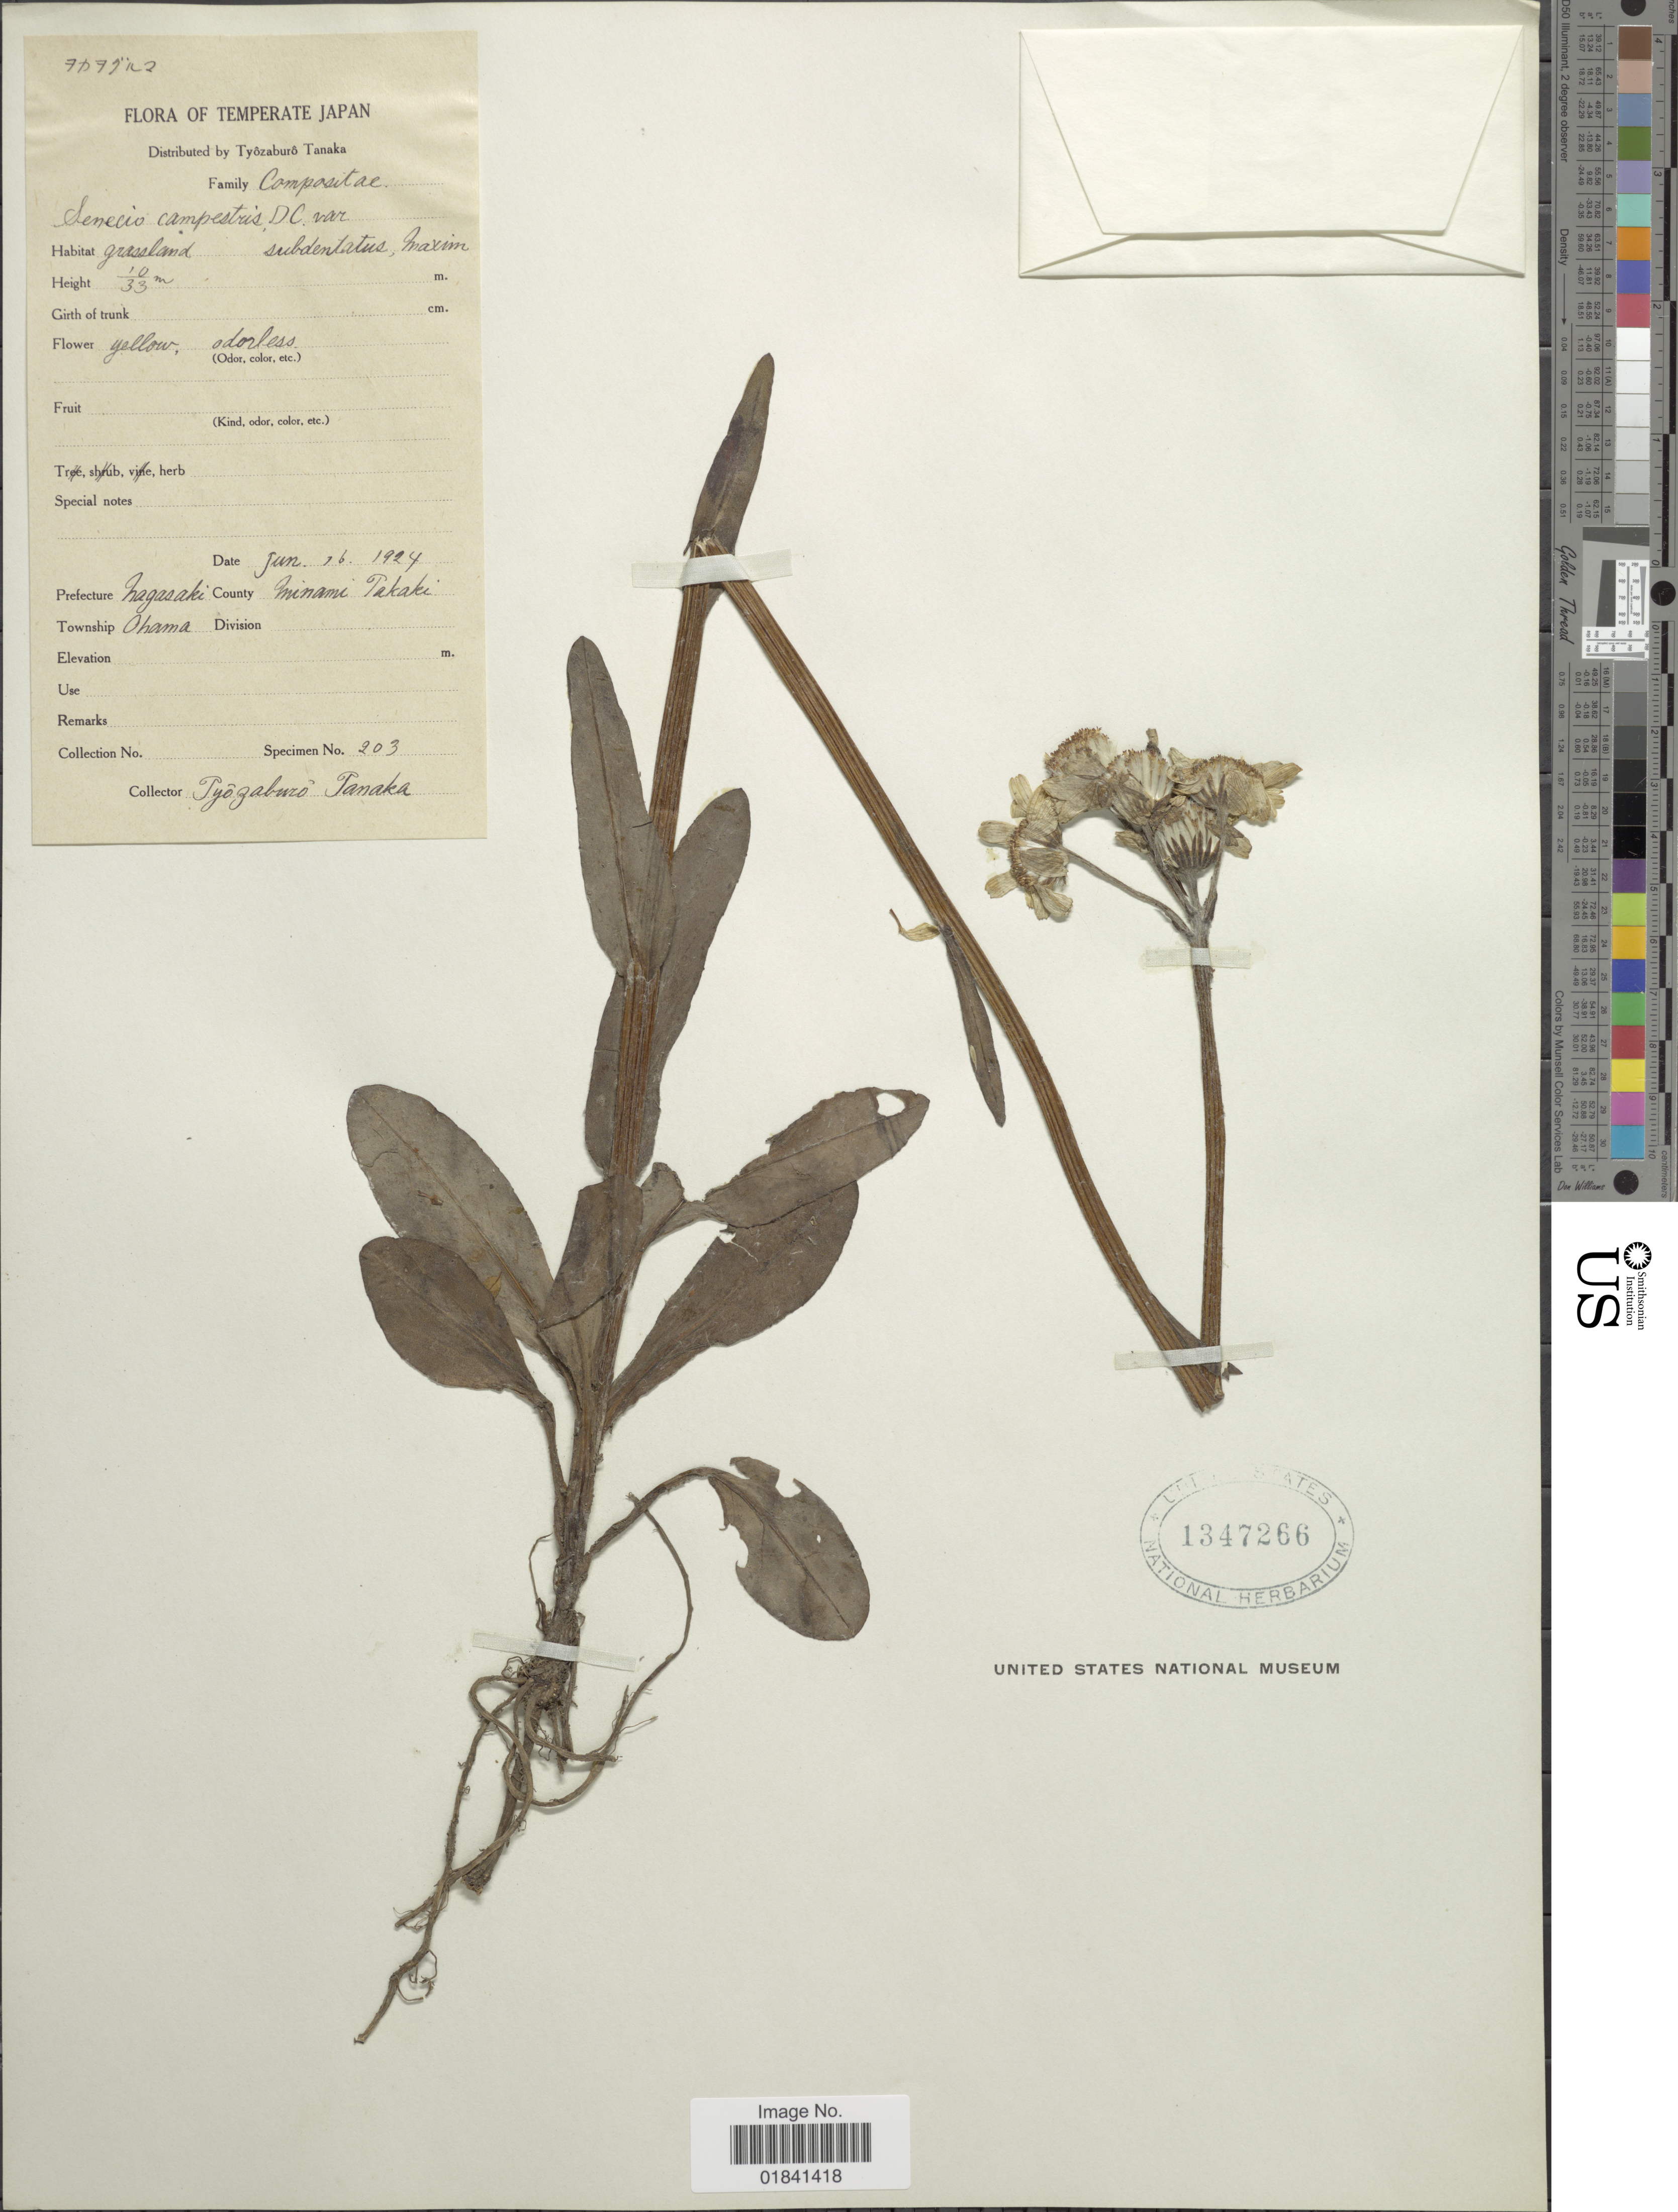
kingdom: Plantae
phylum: Tracheophyta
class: Magnoliopsida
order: Asterales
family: Asteraceae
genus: Senecio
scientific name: Senecio pierotii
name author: Miq.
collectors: T. Tanaka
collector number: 203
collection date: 1924-06-16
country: Japan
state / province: Nagasaki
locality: Temperate Japan, Prefecture Nagasaki, County Minami Takaki, Township Ohama.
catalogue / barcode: US 1347266